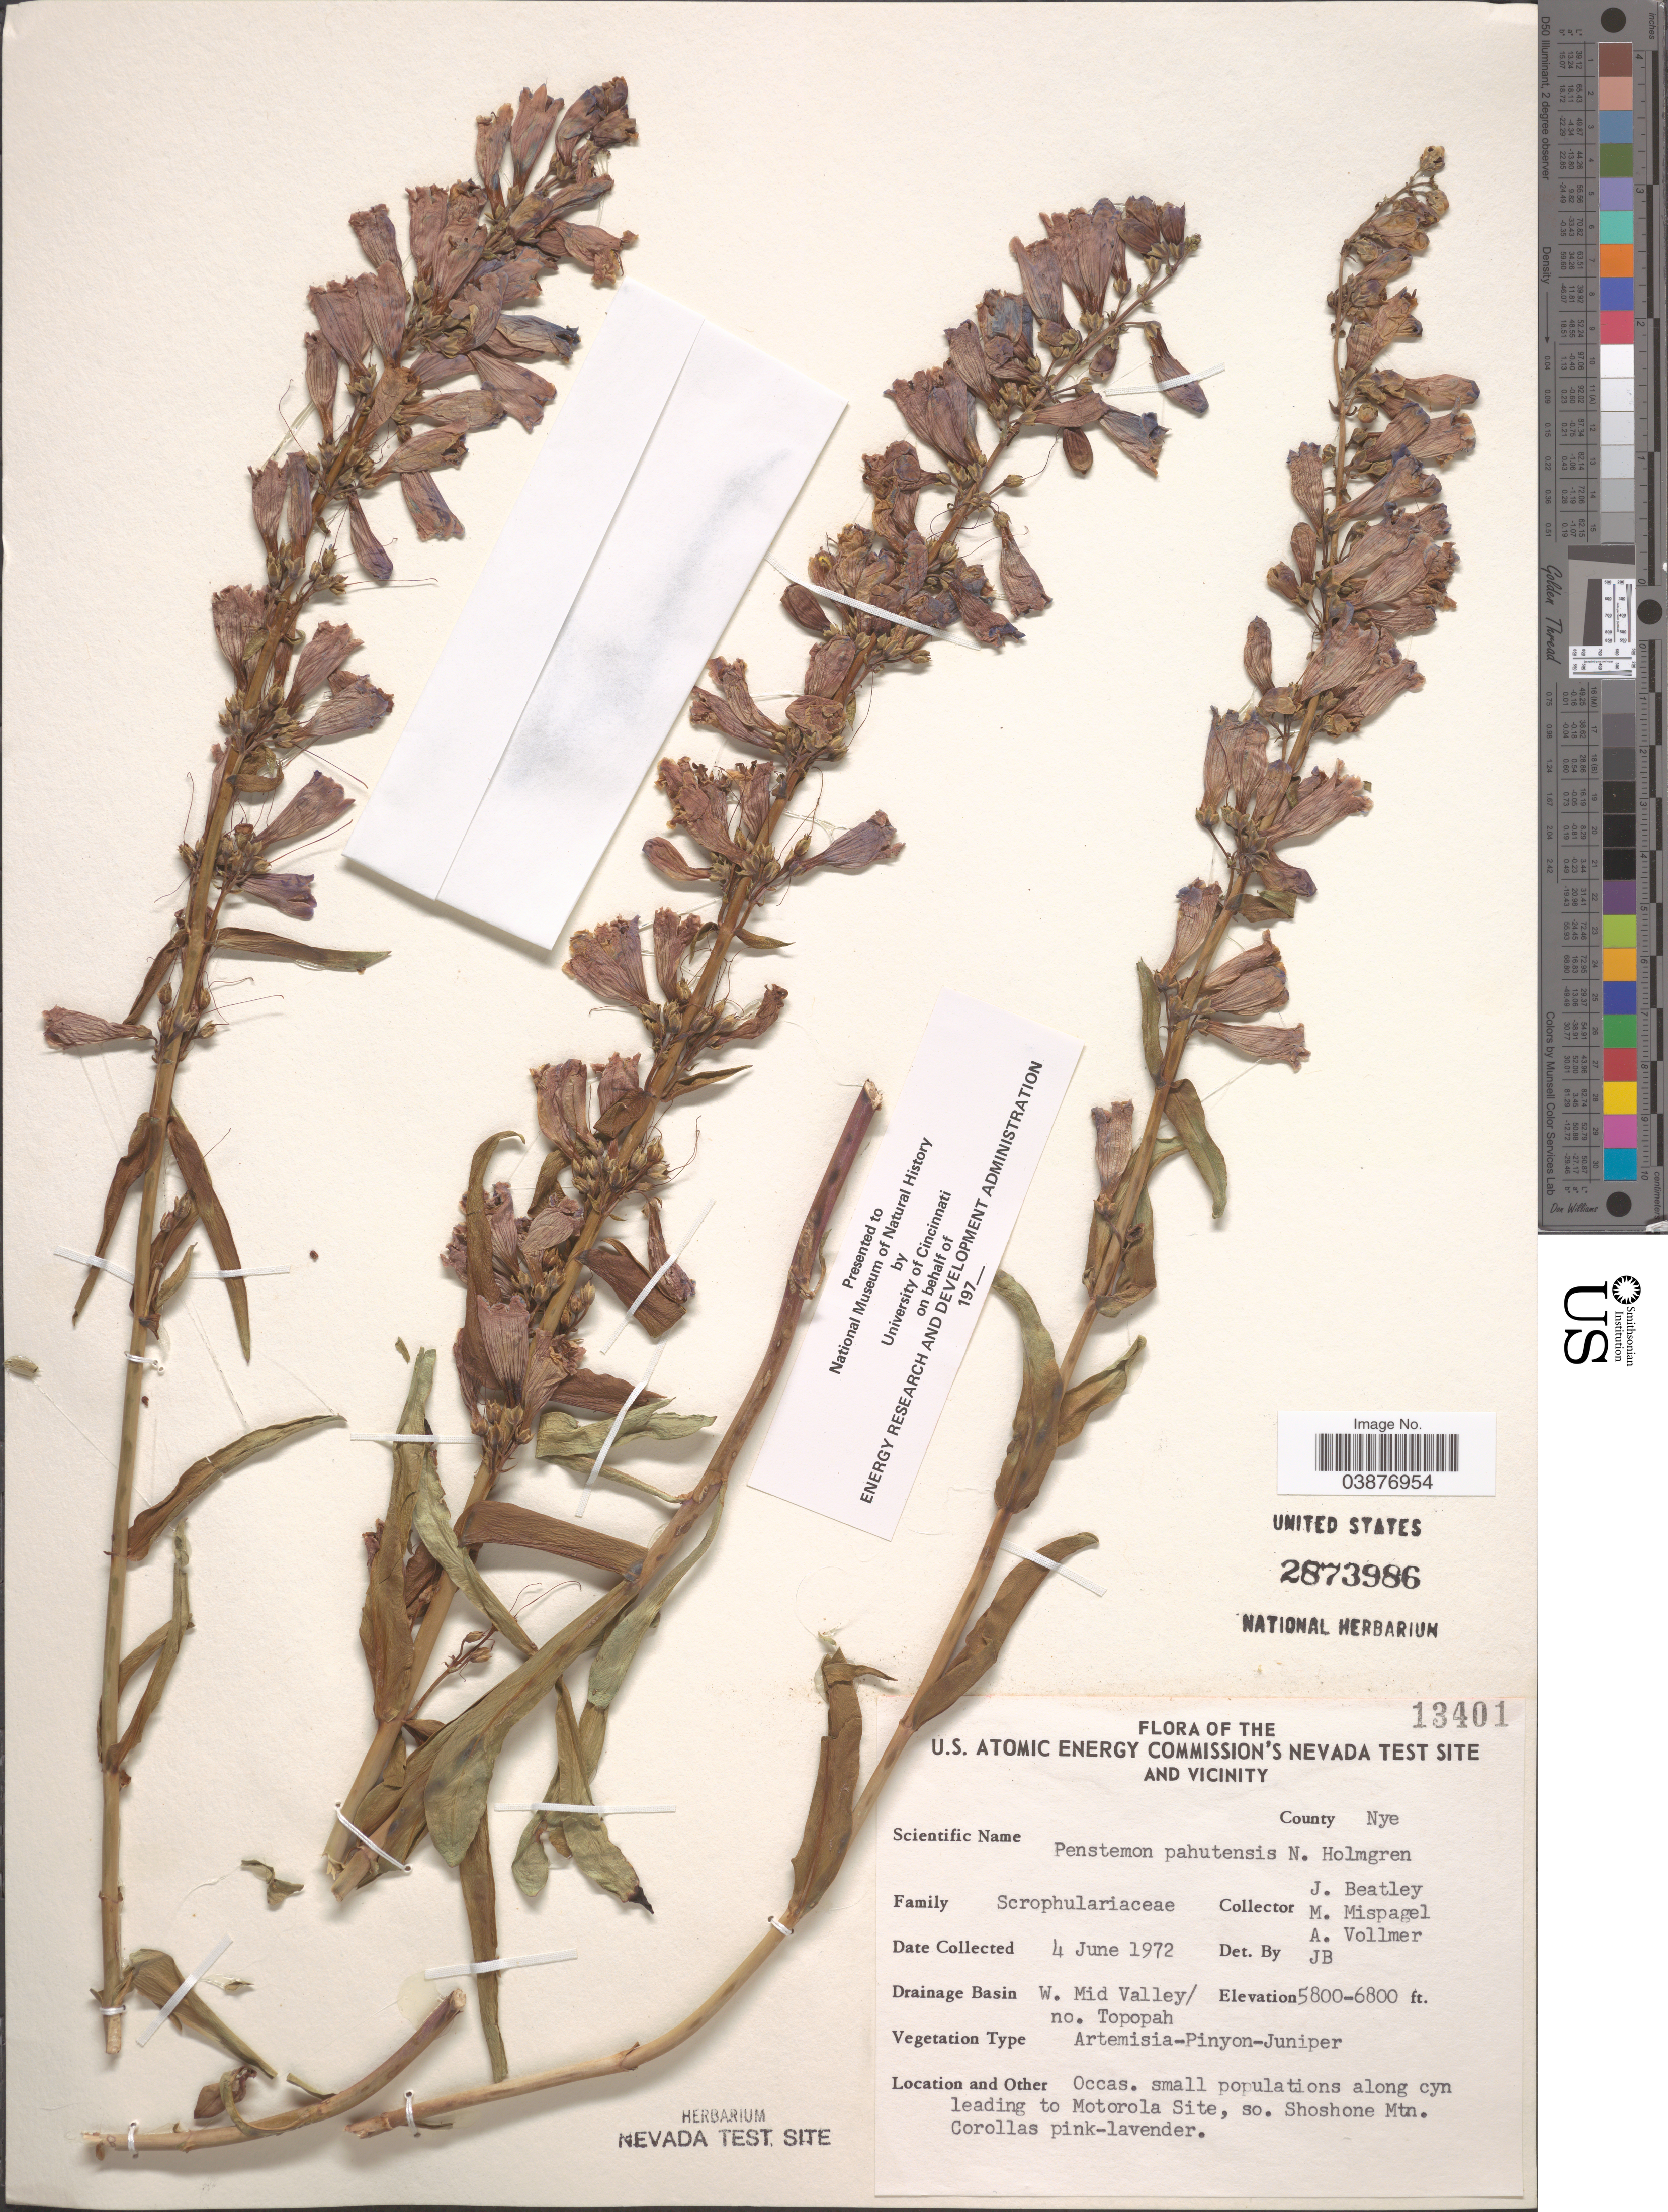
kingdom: Plantae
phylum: Tracheophyta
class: Magnoliopsida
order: Lamiales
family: Plantaginaceae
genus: Penstemon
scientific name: Penstemon pahutensis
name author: N.H. Holmgren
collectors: J. C. Beatley, M. Mispagel & A. Vollmer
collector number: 13401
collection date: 1972-06-04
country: United States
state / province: Nevada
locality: U.S. Atomic Energy Commission's Nevada Test Site and Vicinity. County Nye. Drainage Basin W. Mid Valley/ no. Topopah. Along cyn leading to Motorola Site, so. Shoshone Mtn.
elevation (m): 1768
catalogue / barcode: US 2873986